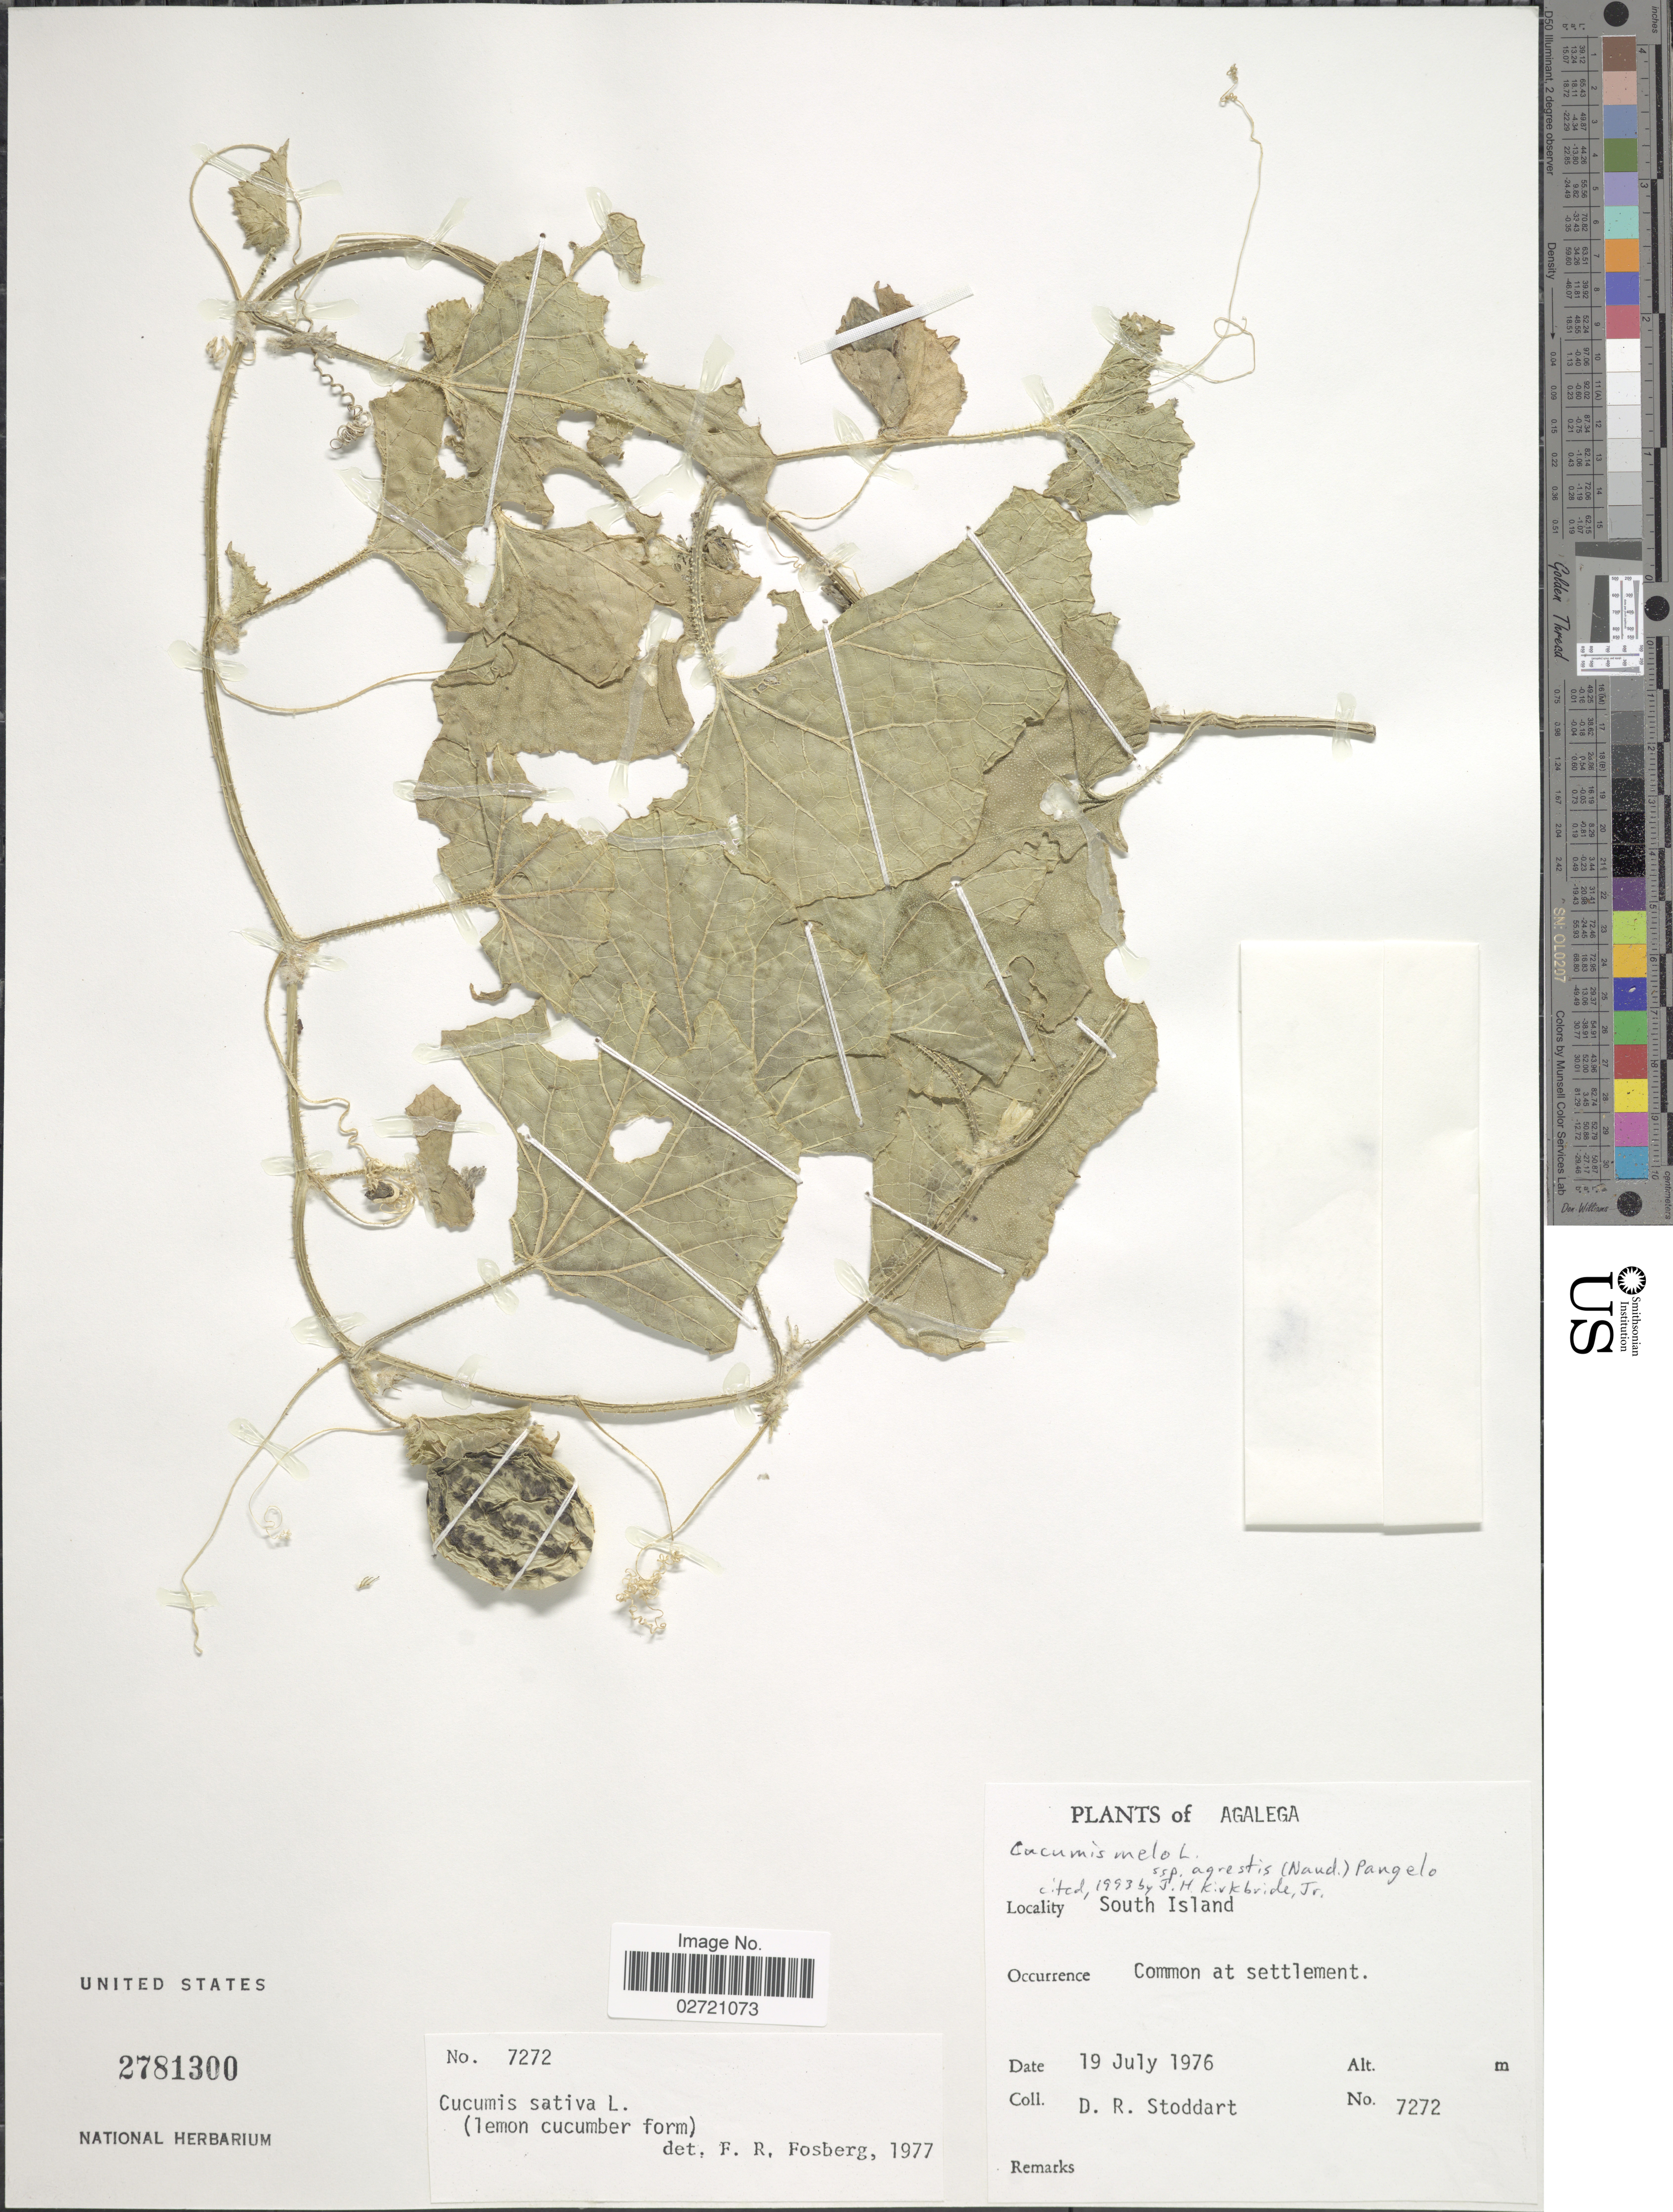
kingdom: Plantae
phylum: Tracheophyta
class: Magnoliopsida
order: Cucurbitales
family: Cucurbitaceae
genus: Cucumis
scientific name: Cucumis melo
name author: L.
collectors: D. R. Stoddart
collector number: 7272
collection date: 1976-07-19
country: Mauritius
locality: Agalega South Island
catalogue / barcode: US 2781300